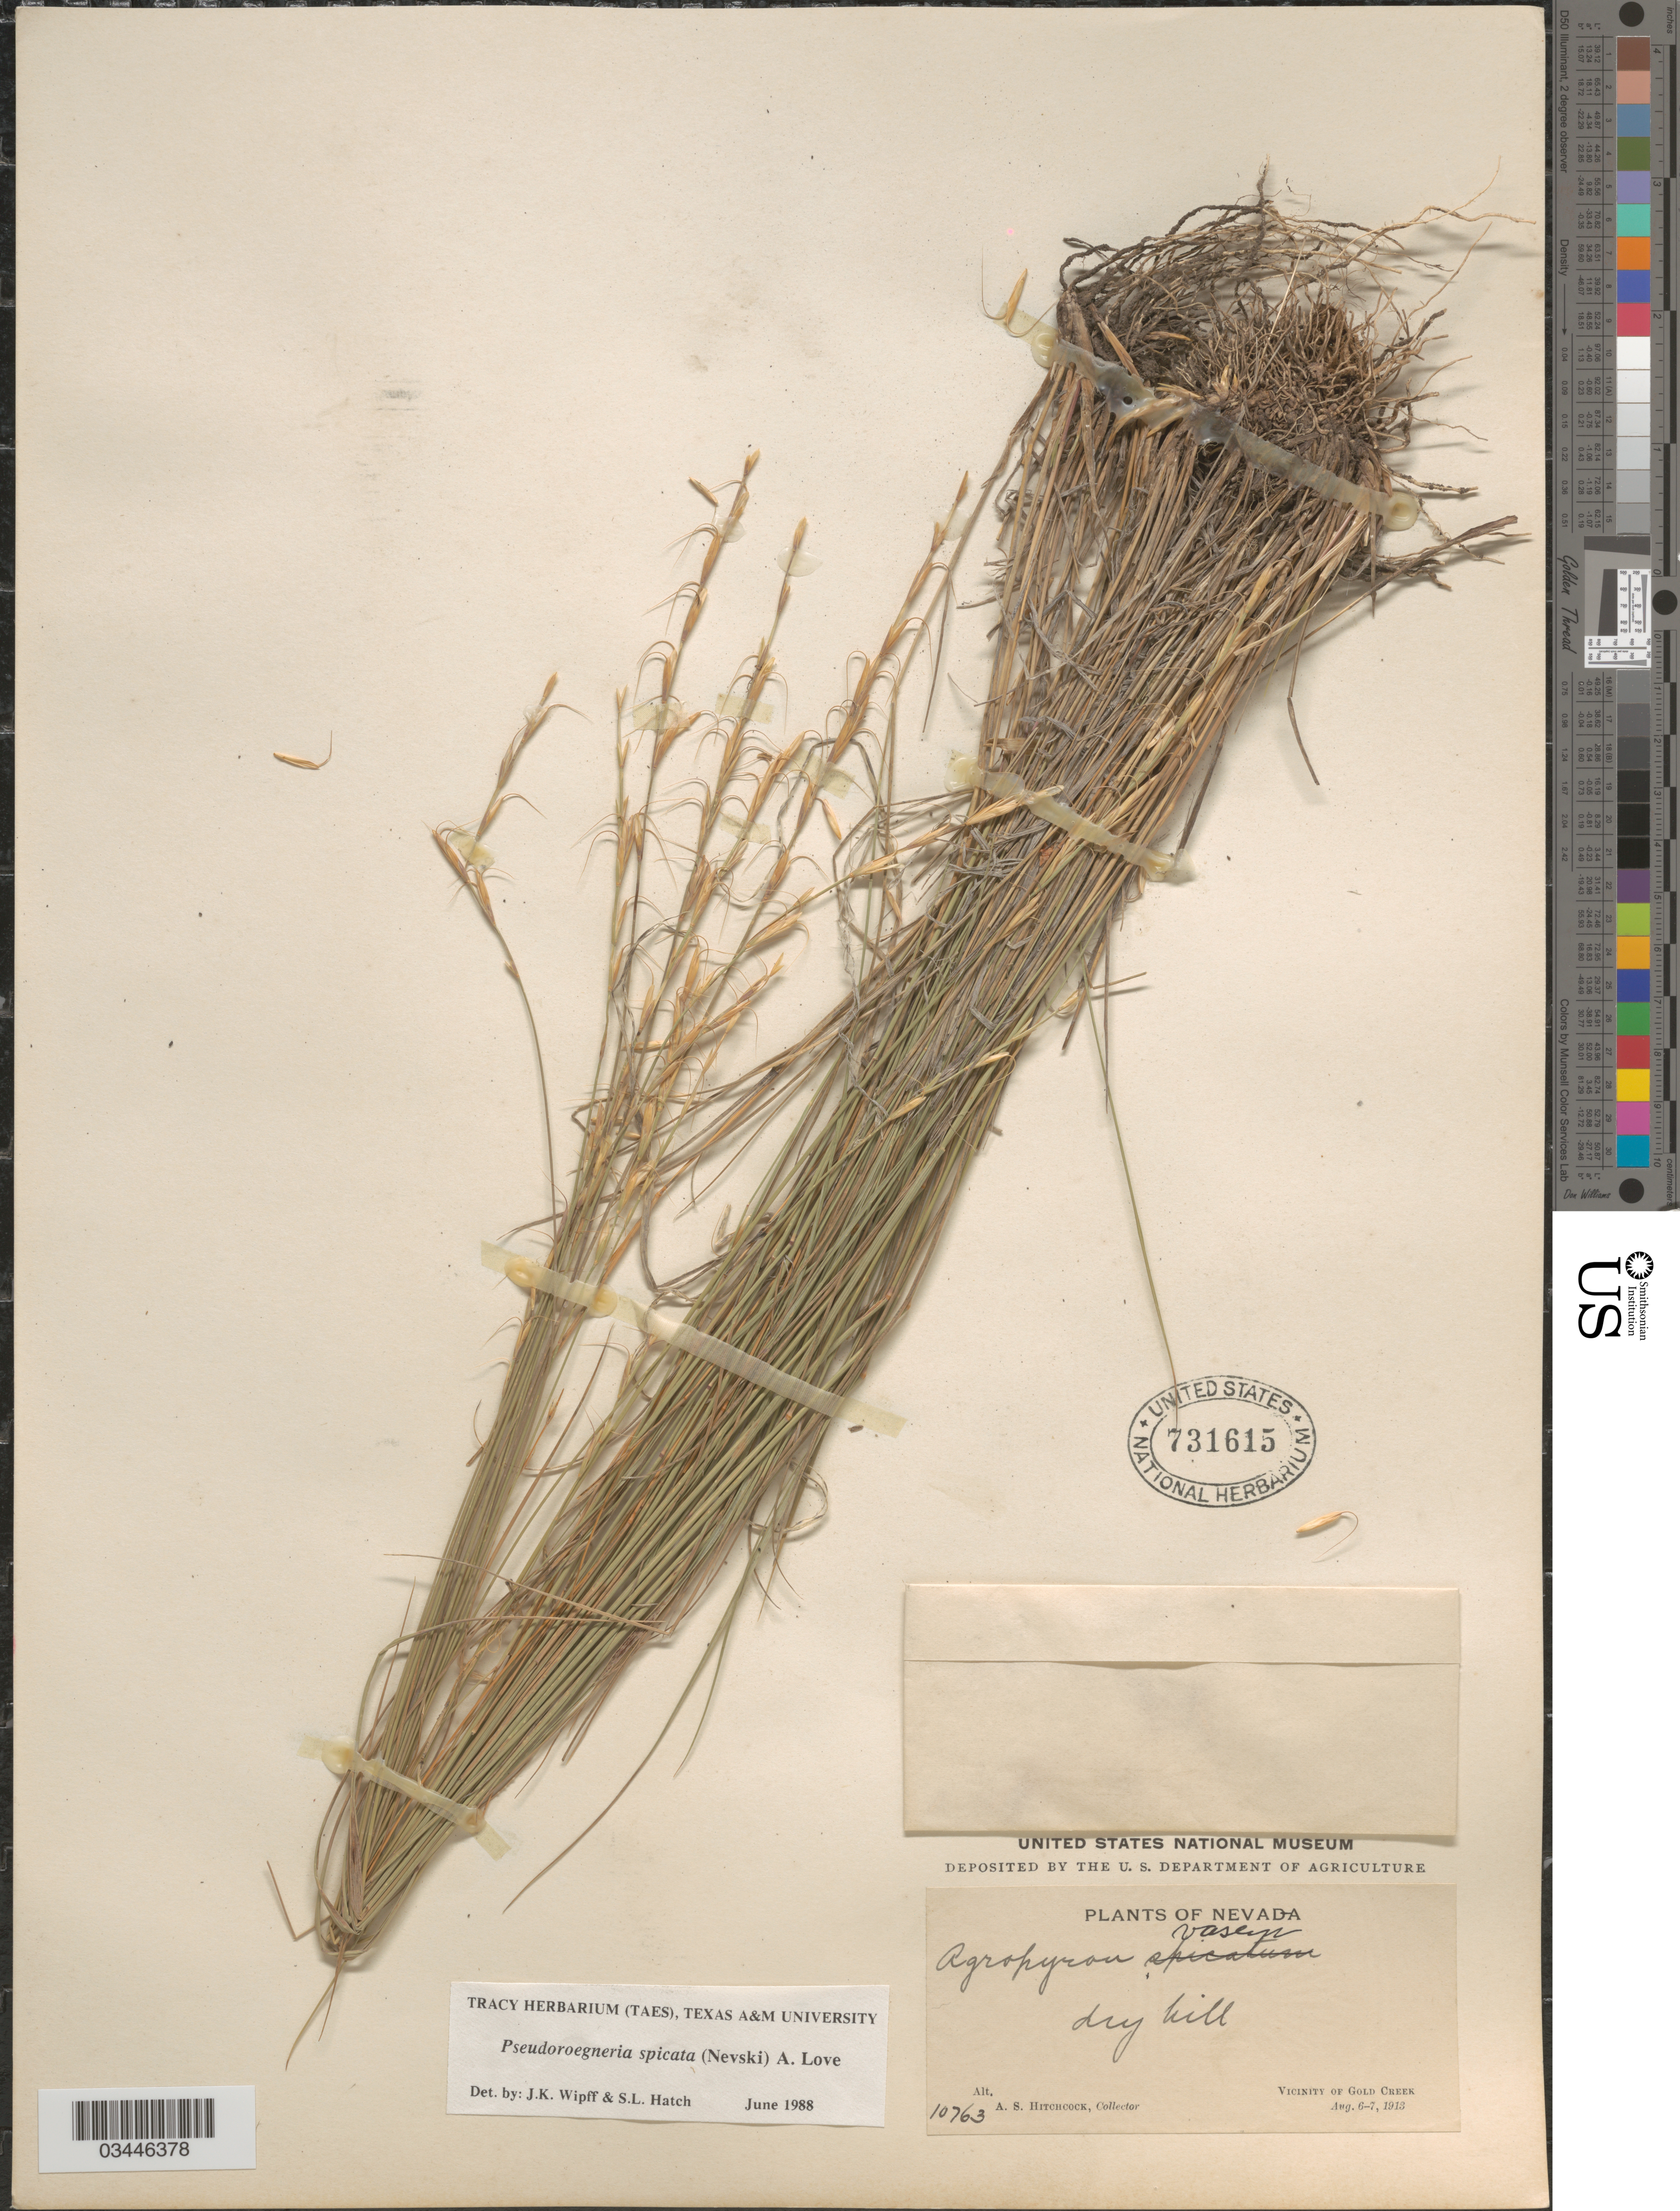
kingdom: Plantae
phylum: Tracheophyta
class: Liliopsida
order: Poales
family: Poaceae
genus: Pseudoroegneria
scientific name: Pseudoroegneria spicata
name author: (Pursh) Á. Löve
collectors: A. S. Hitchcock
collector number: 10763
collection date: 1913-08-06/1913-08-07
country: United States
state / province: Nevada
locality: Dry hill. Vicinity of Gold Creek.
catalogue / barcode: US 731615